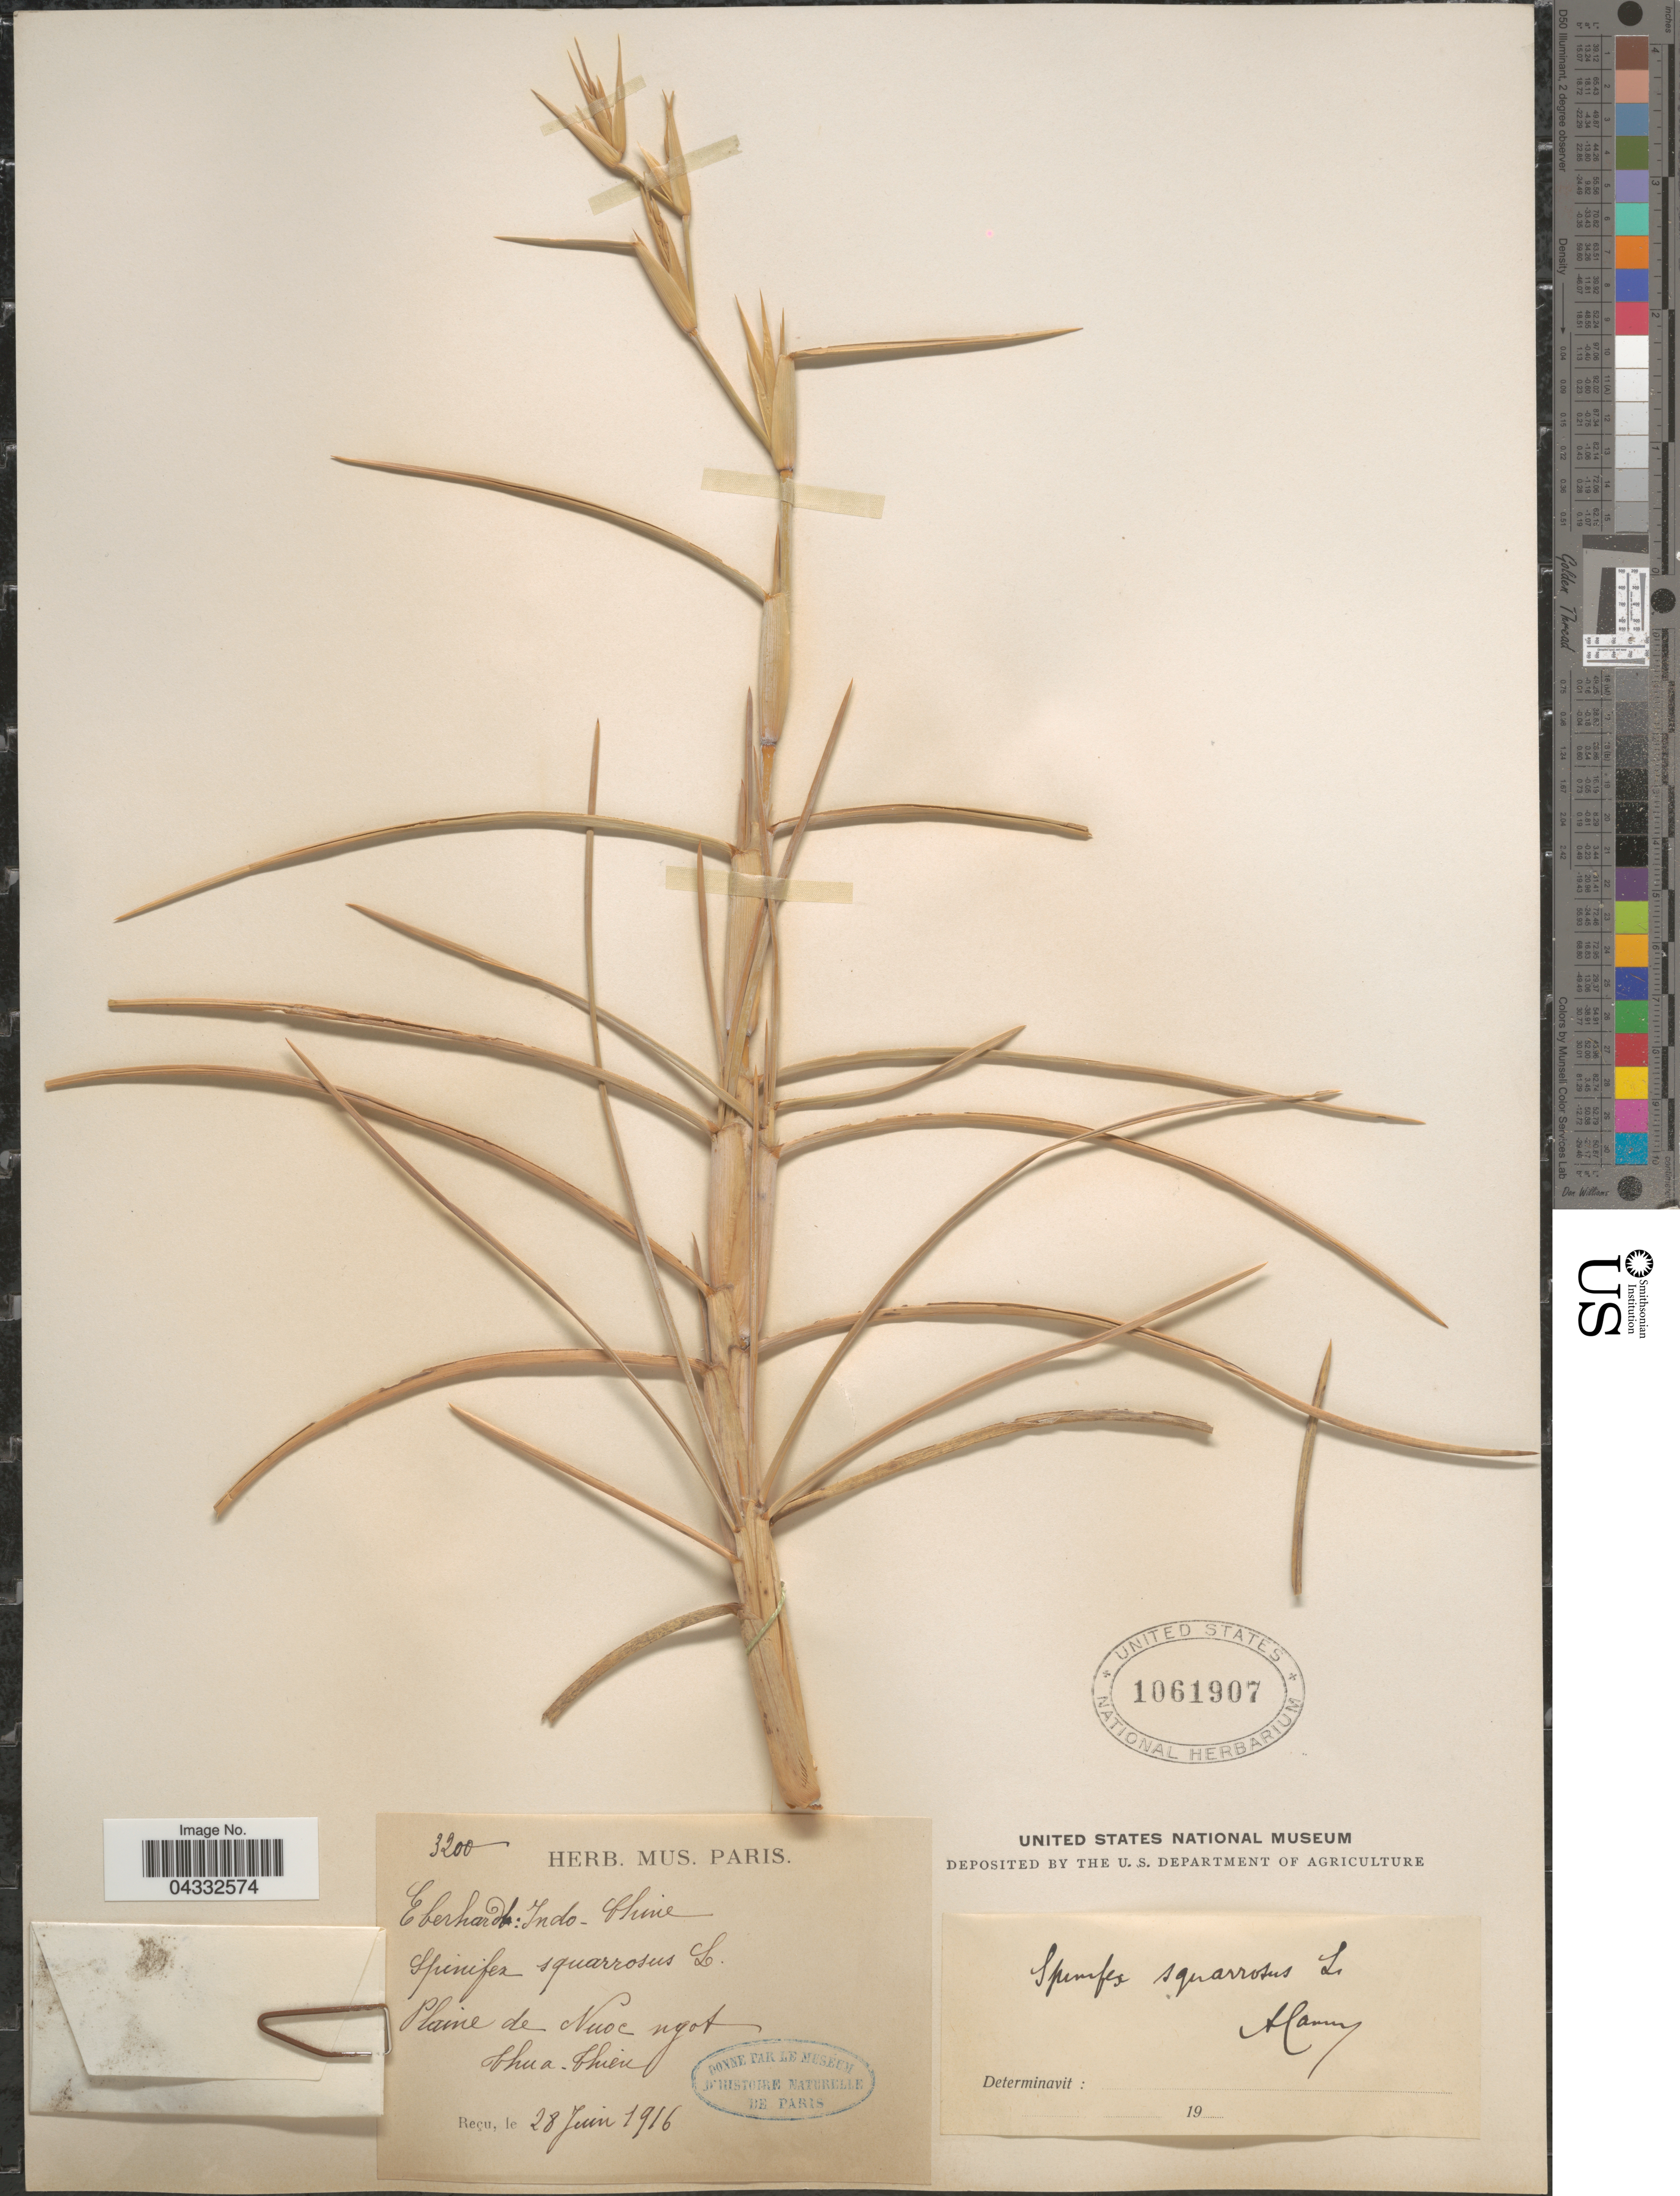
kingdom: Plantae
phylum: Tracheophyta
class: Liliopsida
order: Poales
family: Poaceae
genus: Spinifex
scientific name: Spinifex littoreus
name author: (Burm. f.) Merr.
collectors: ex herb. Mus. Paris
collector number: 3200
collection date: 1916-06-28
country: Vietnam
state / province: Thua Thien-Hue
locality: Plaine de Nuoc ngot. Thua-Thien.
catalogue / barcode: US 1061907